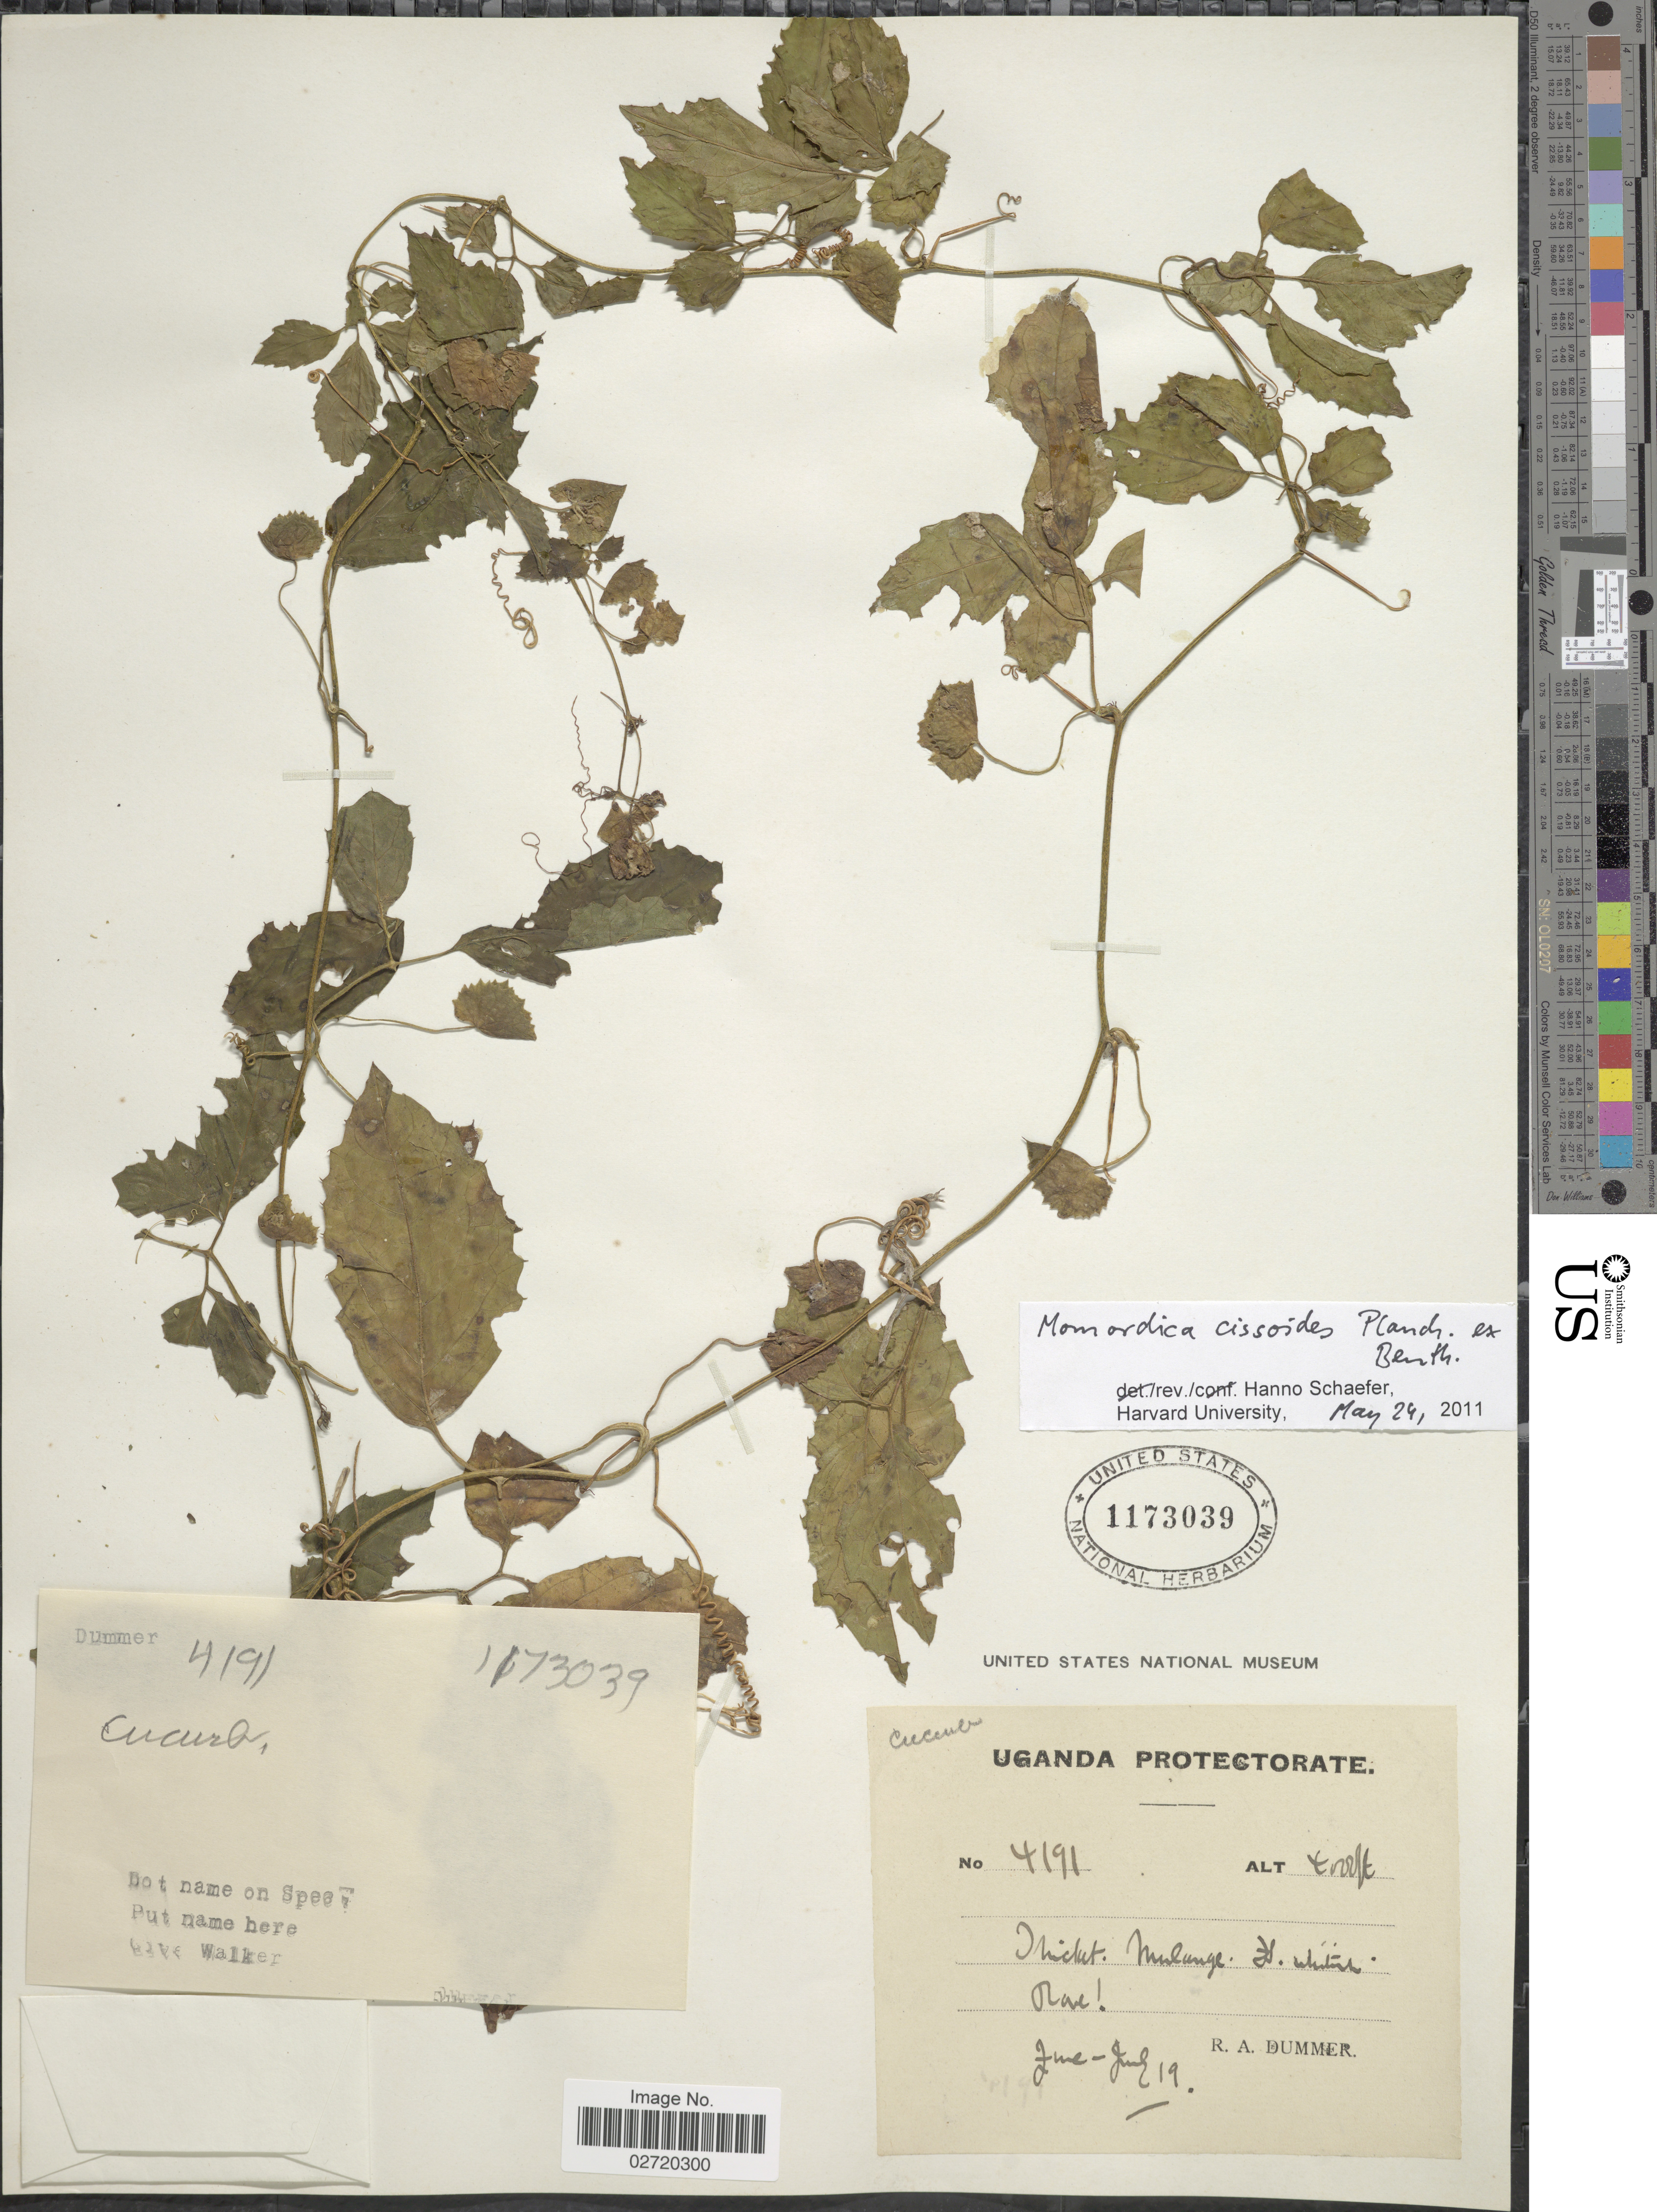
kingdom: Plantae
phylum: Tracheophyta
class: Magnoliopsida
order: Cucurbitales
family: Cucurbitaceae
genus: Momordica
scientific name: Momordica cissoides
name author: Planch.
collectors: R. A. Dümmer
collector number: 4191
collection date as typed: Transcribed d/m/y: /6/19 to /7/19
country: Uganda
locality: Uganda Protectorate, Mulunge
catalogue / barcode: US 1173039